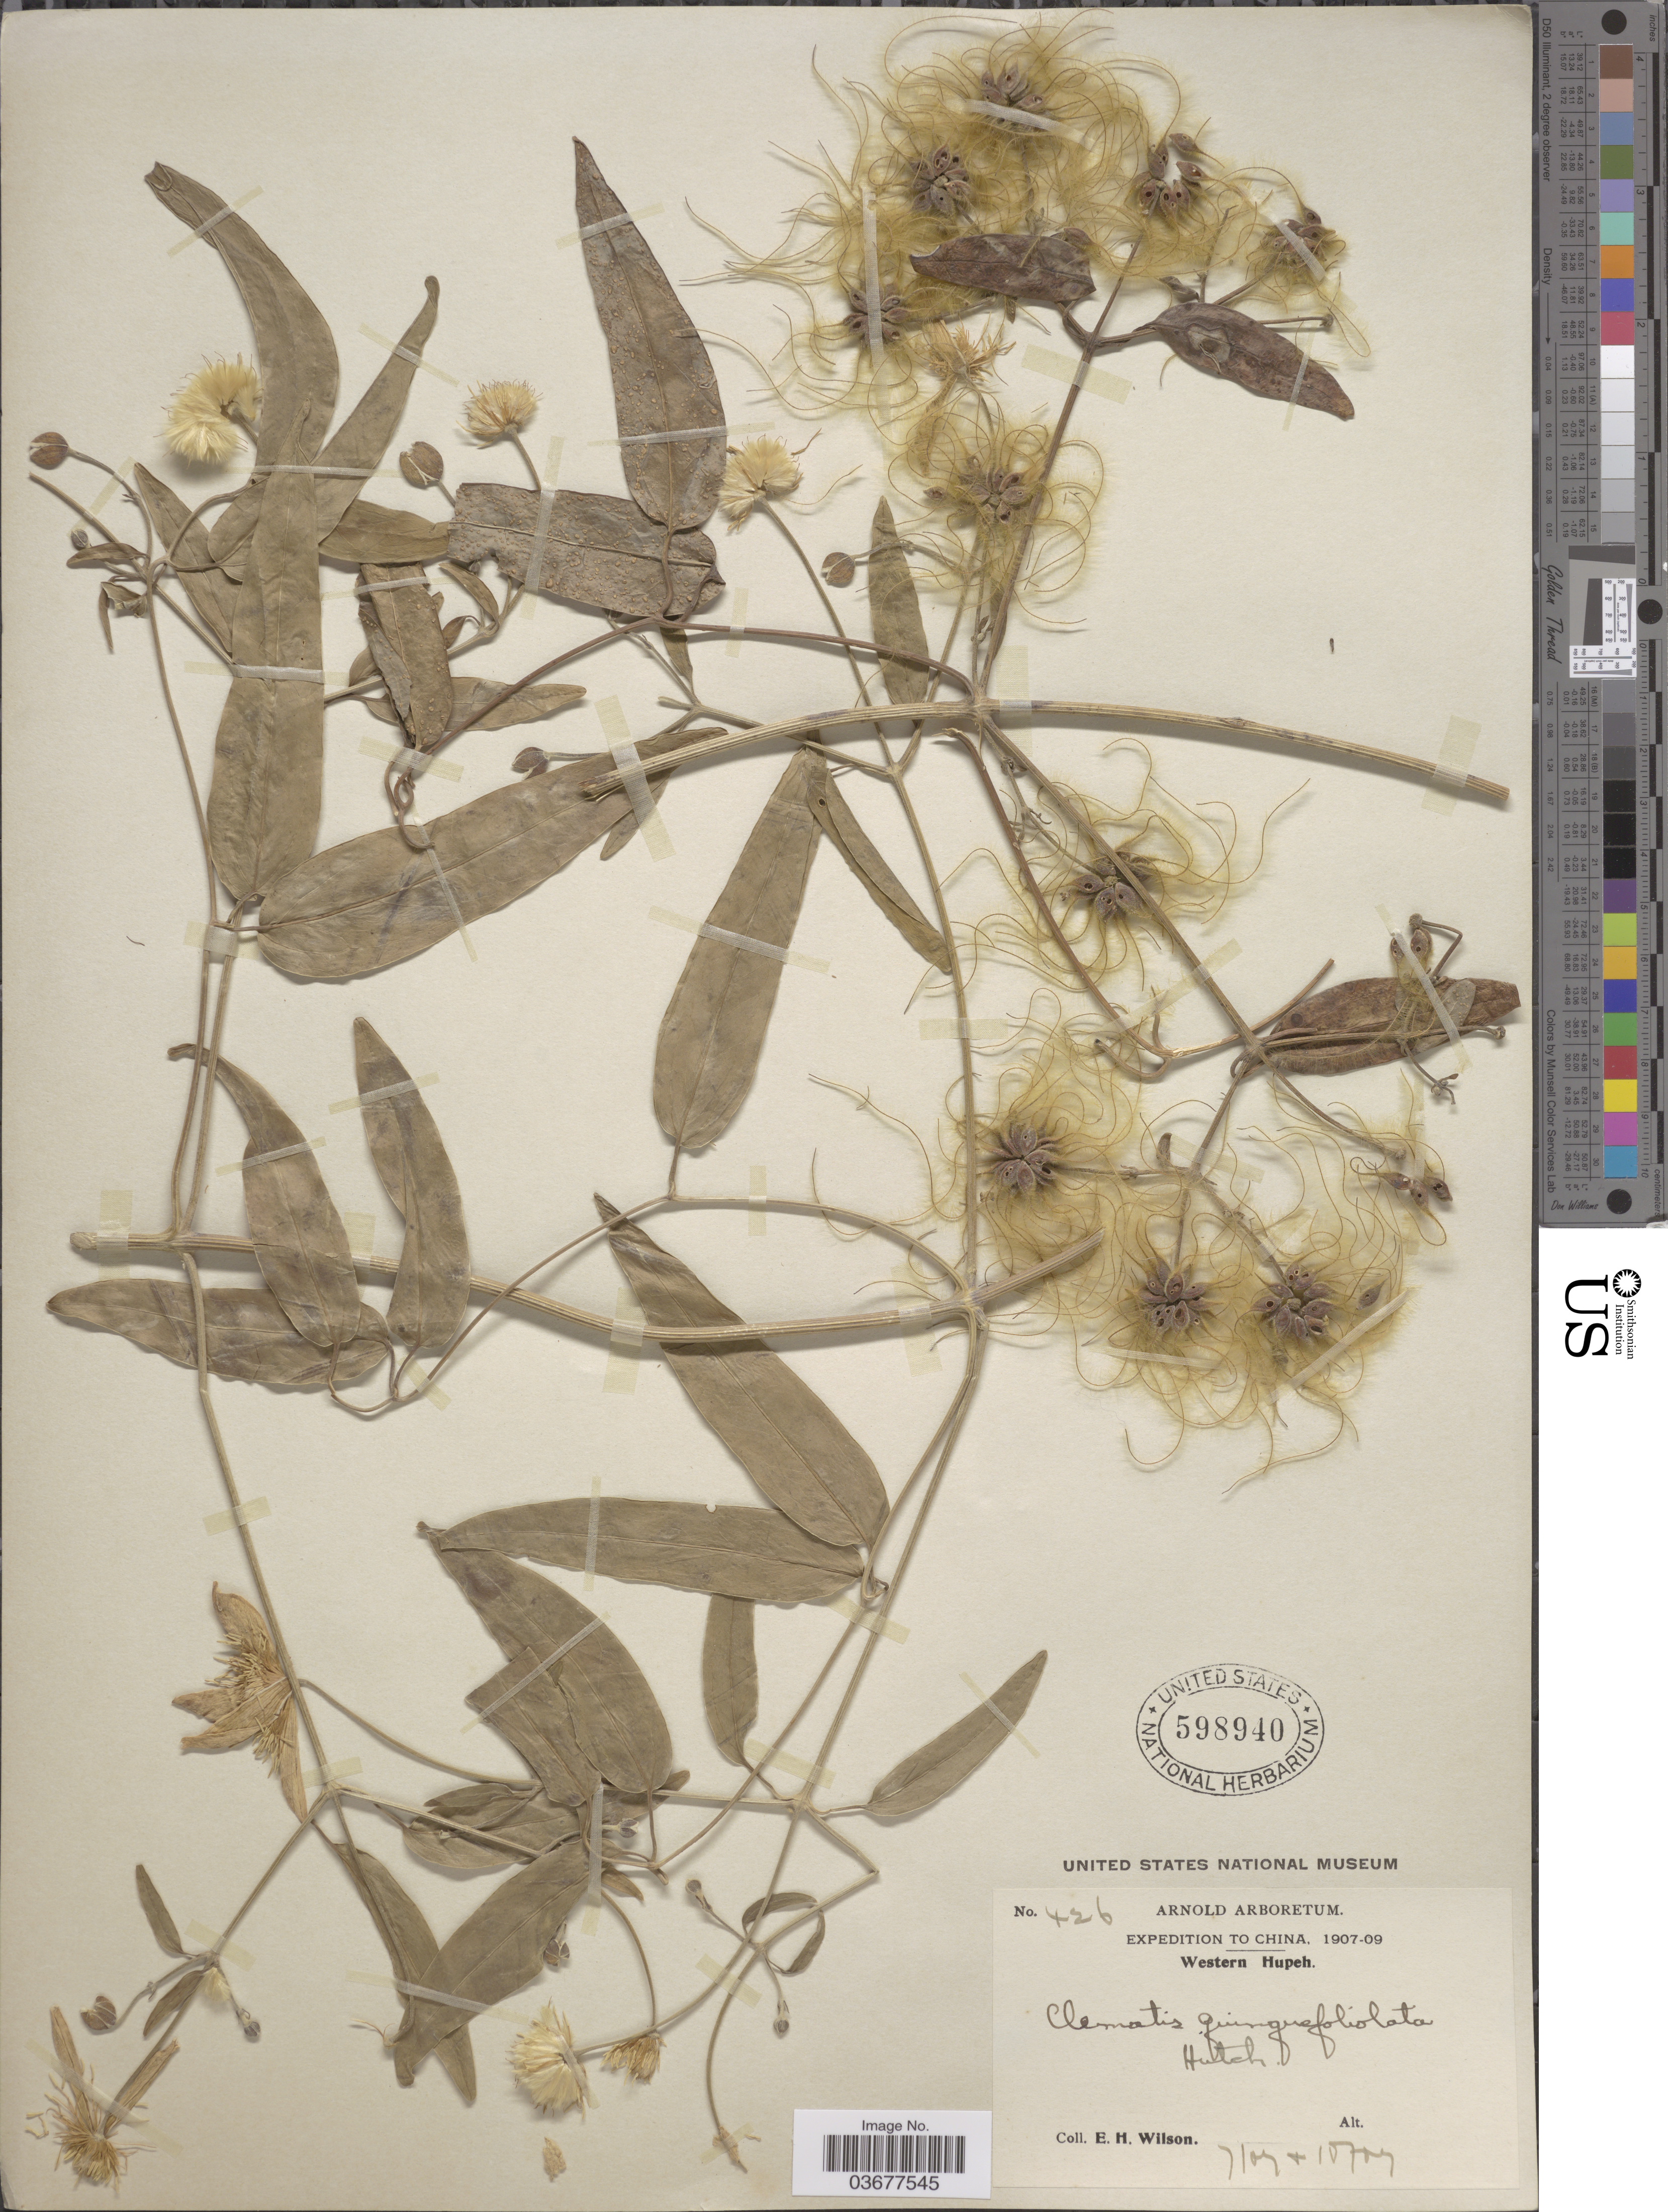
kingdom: Plantae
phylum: Tracheophyta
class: Magnoliopsida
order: Ranunculales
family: Ranunculaceae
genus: Clematis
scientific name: Clematis quinquefoliolata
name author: Hutch.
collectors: E. Wilson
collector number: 426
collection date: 1907-07/1907-10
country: China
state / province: Hubei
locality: Western Hupeh.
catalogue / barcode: US 598940